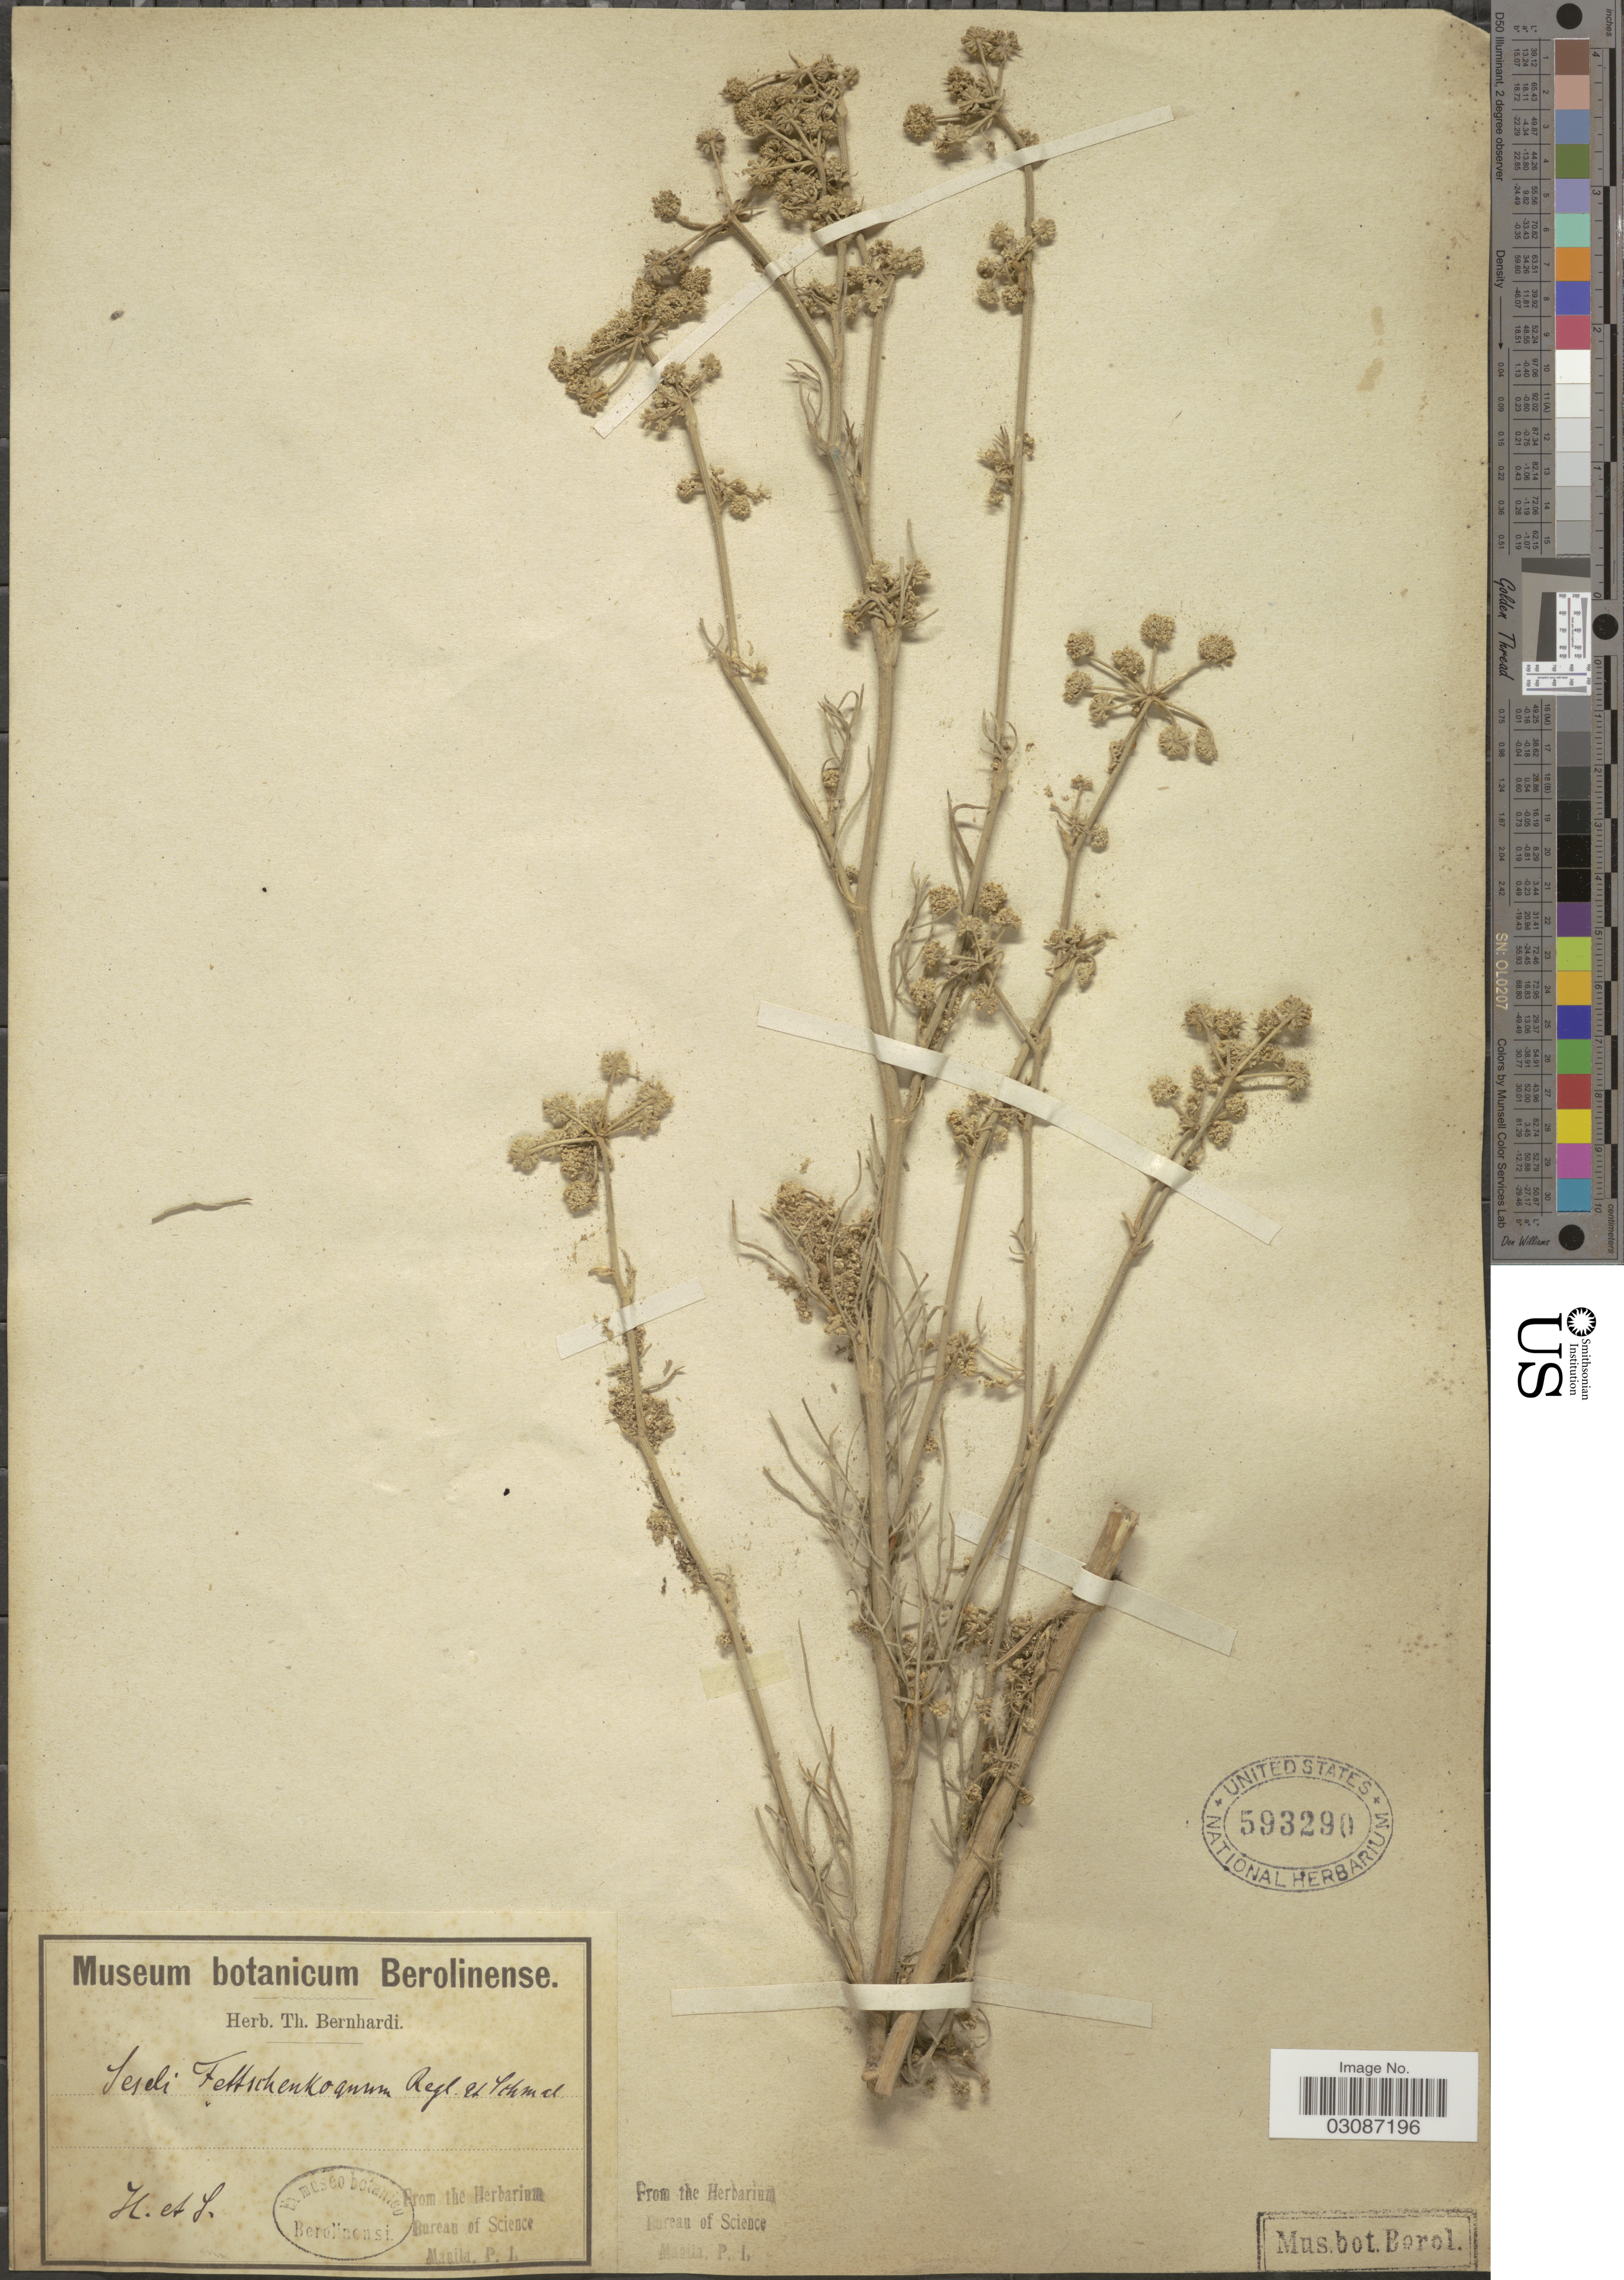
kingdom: Plantae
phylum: Tracheophyta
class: Magnoliopsida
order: Apiales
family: Apiaceae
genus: Seseli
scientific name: Seseli sp.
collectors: H. et L.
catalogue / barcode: US 593290